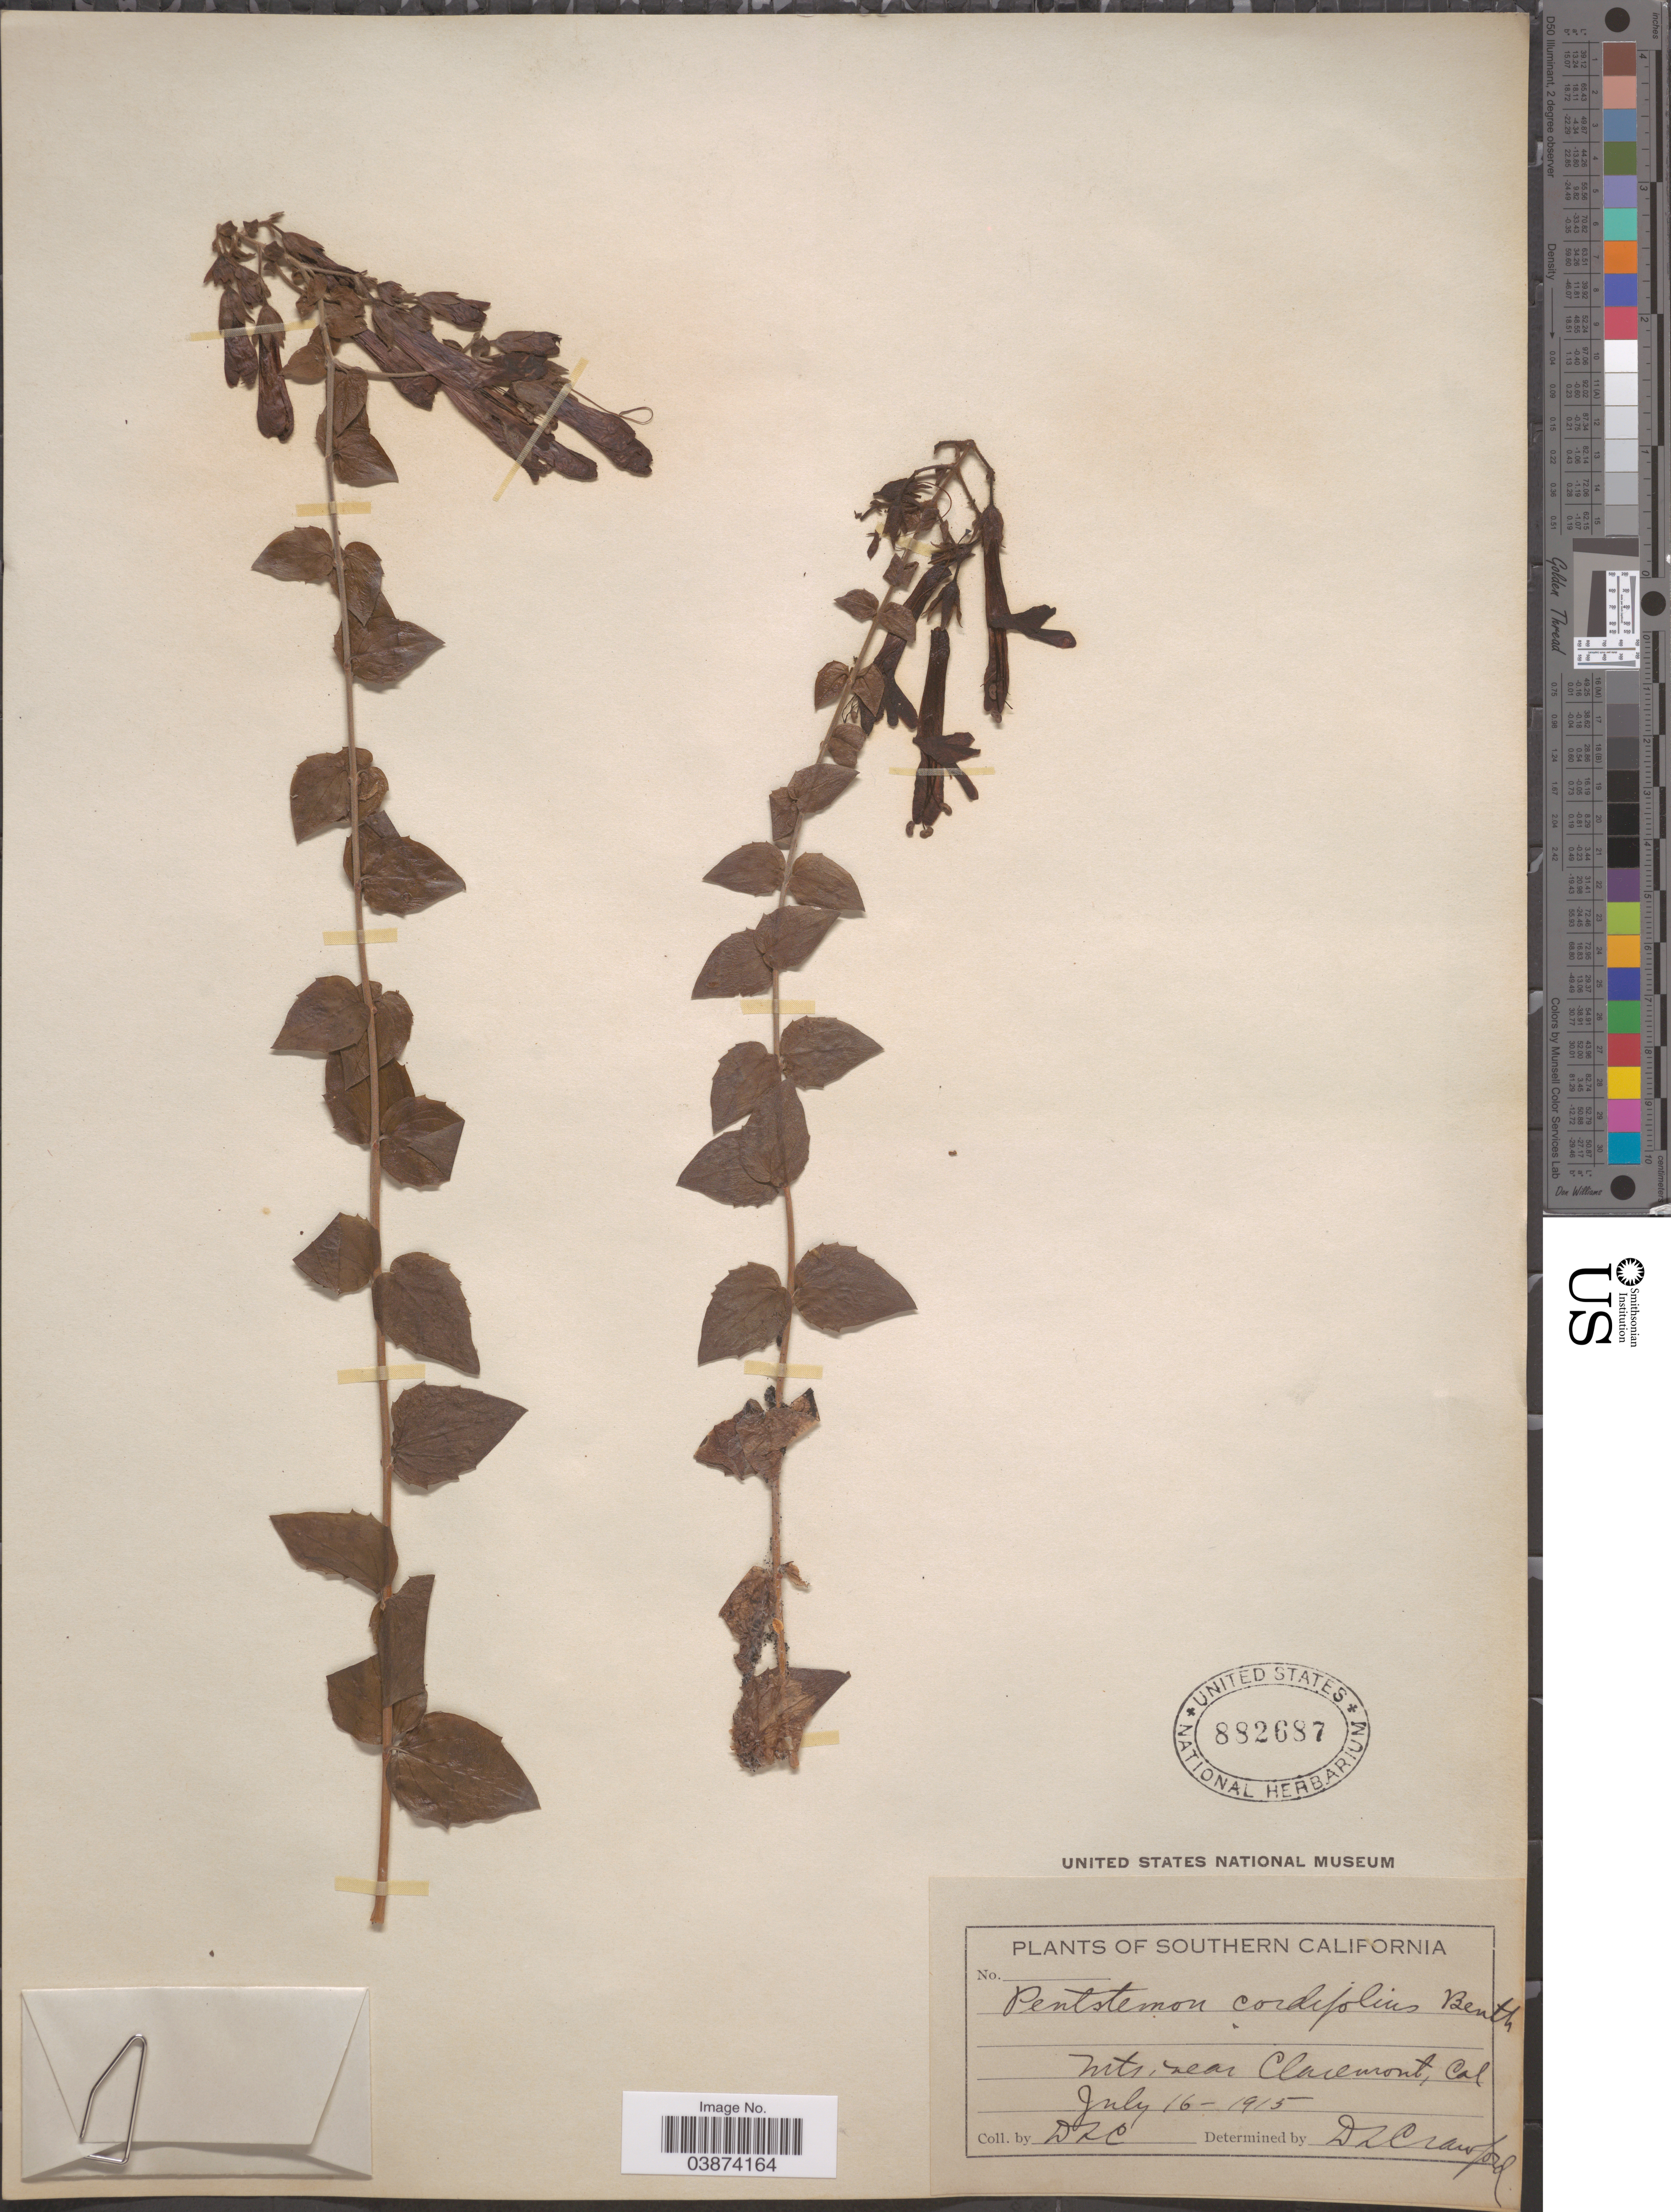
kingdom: Plantae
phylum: Tracheophyta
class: Magnoliopsida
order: Lamiales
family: Plantaginaceae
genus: Penstemon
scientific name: Penstemon cordifolius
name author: Benth.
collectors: D. L. Crawford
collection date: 1915-07-16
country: United States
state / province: California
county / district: Los Angeles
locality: Southern California. Mts. near Claremont.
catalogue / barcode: US 882687